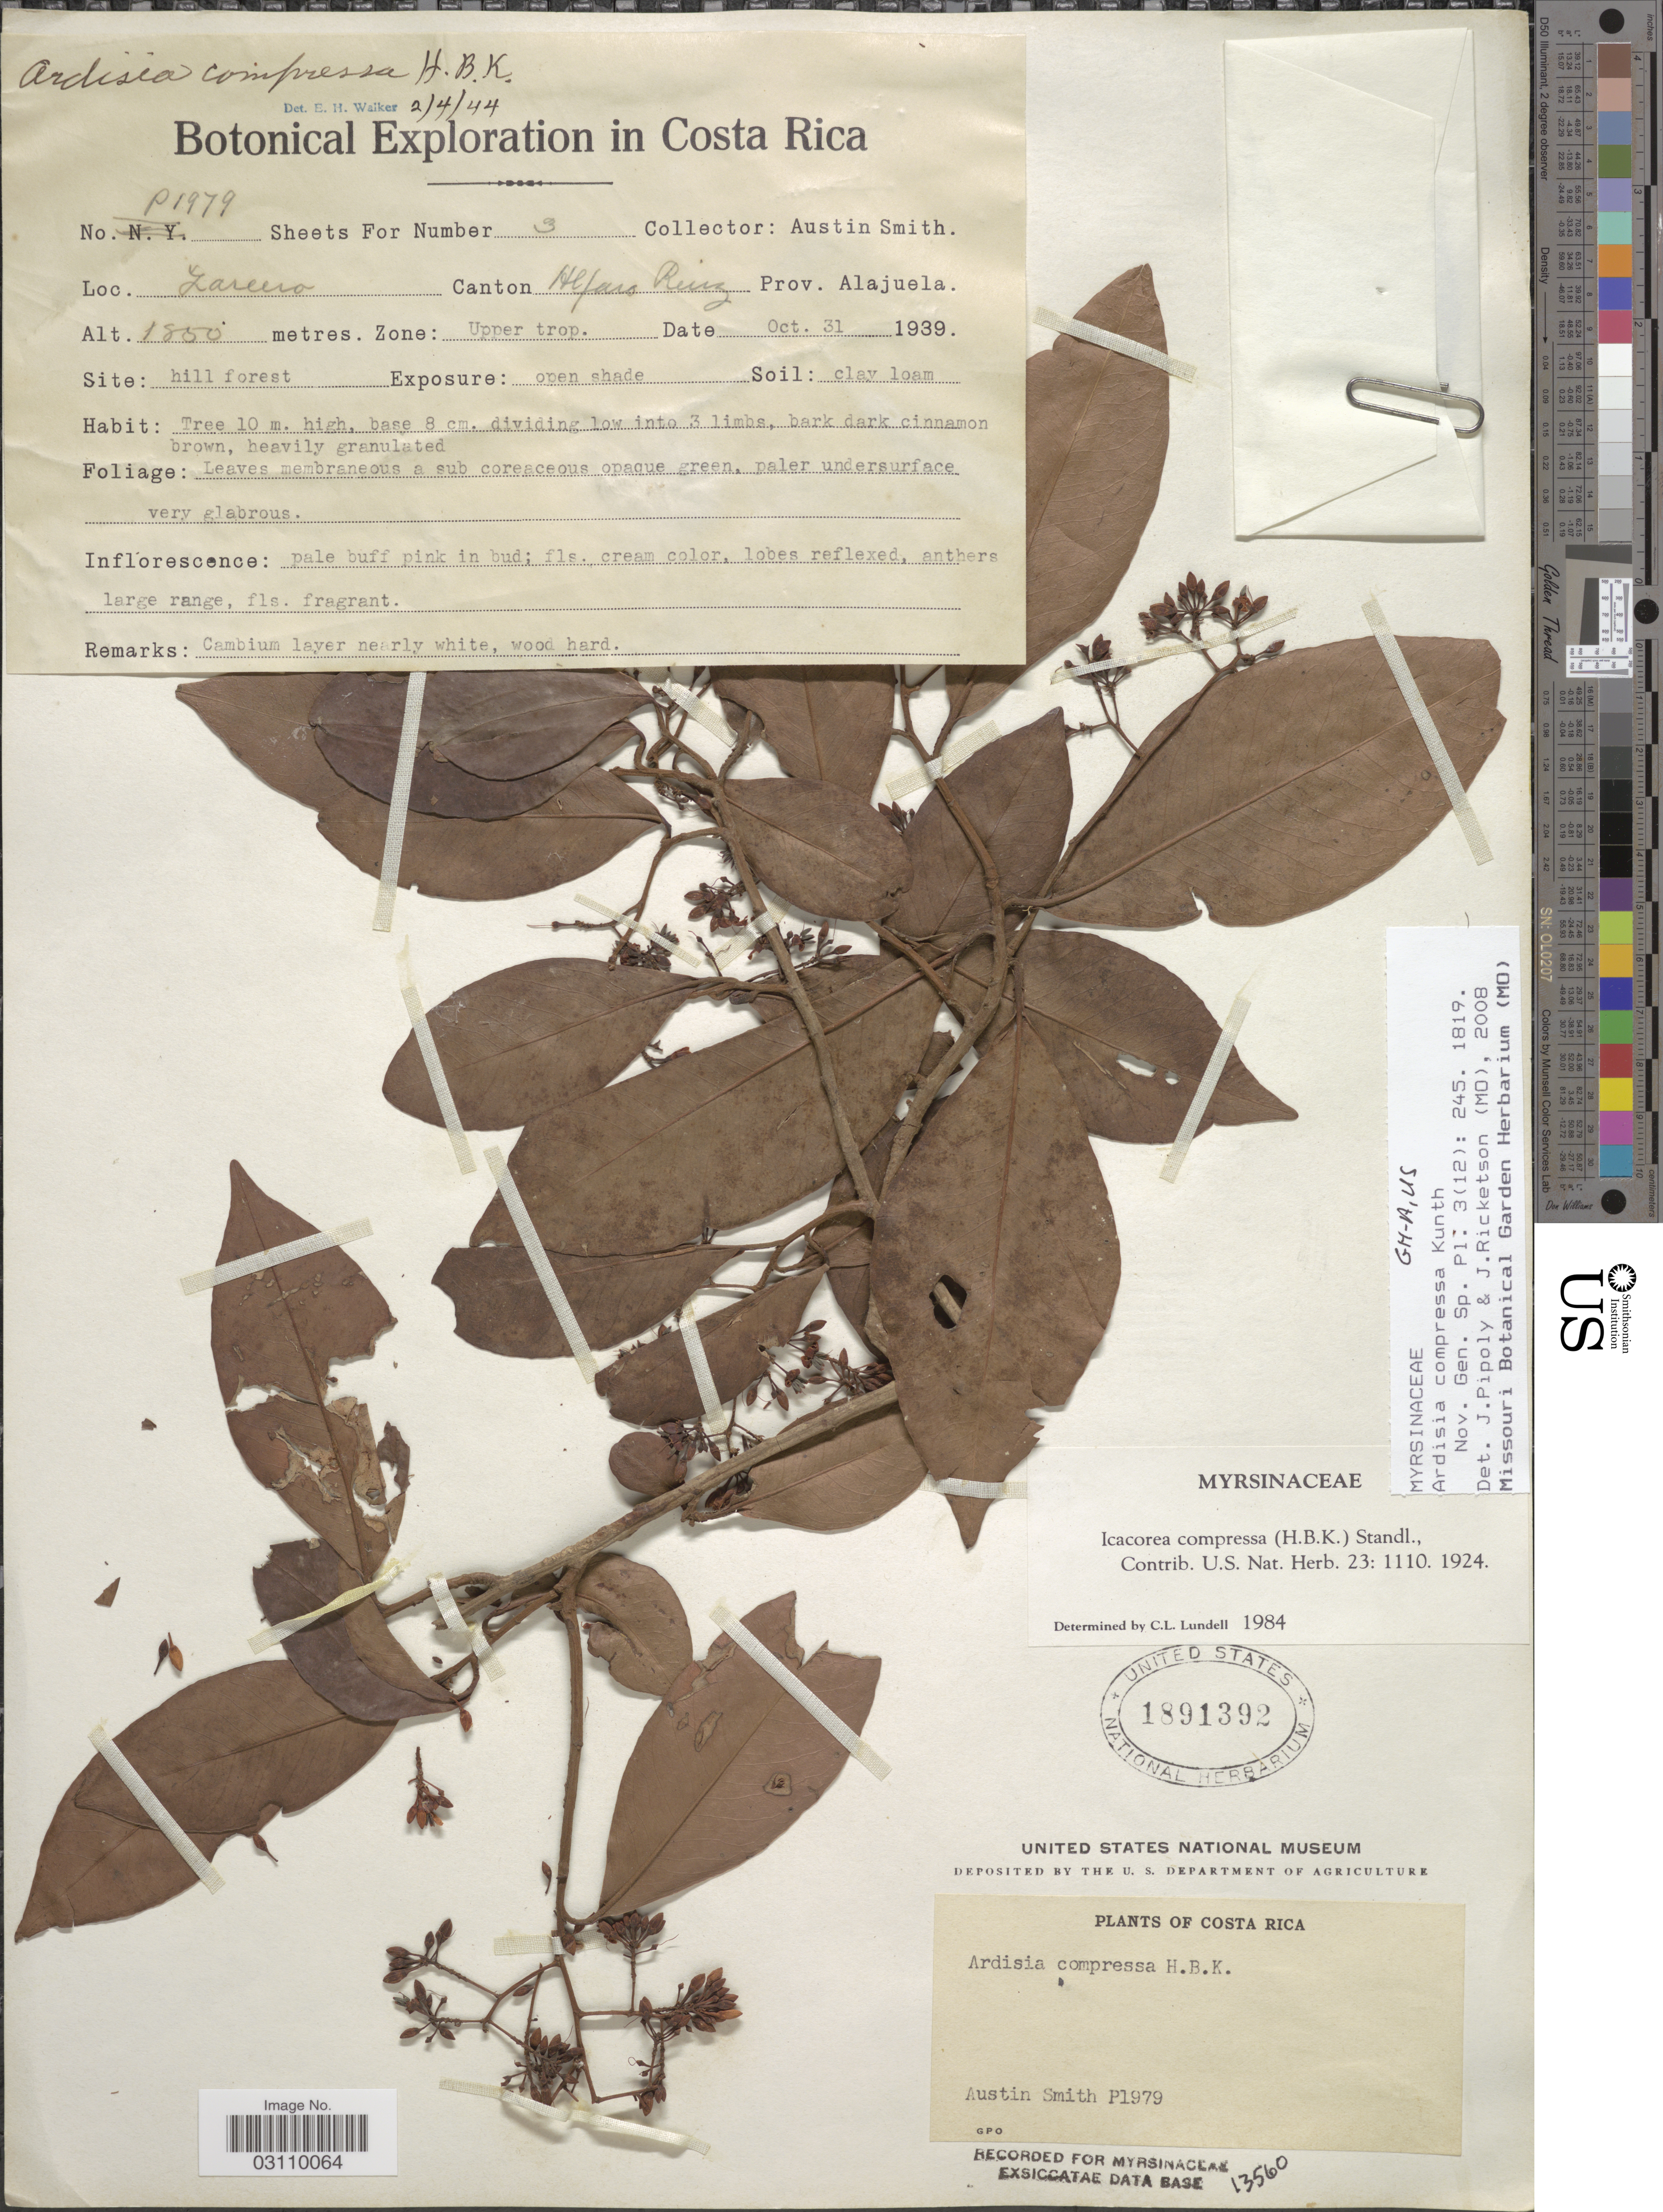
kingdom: Plantae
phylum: Tracheophyta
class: Magnoliopsida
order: Ericales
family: Primulaceae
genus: Ardisia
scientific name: Ardisia compressa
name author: Kunth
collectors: Aust P. Smith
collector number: P1979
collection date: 1939-10-31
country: Costa Rica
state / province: Alajuela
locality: Zarcero. Canton Alfaro Ruiz.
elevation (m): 1850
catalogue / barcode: US 1891392